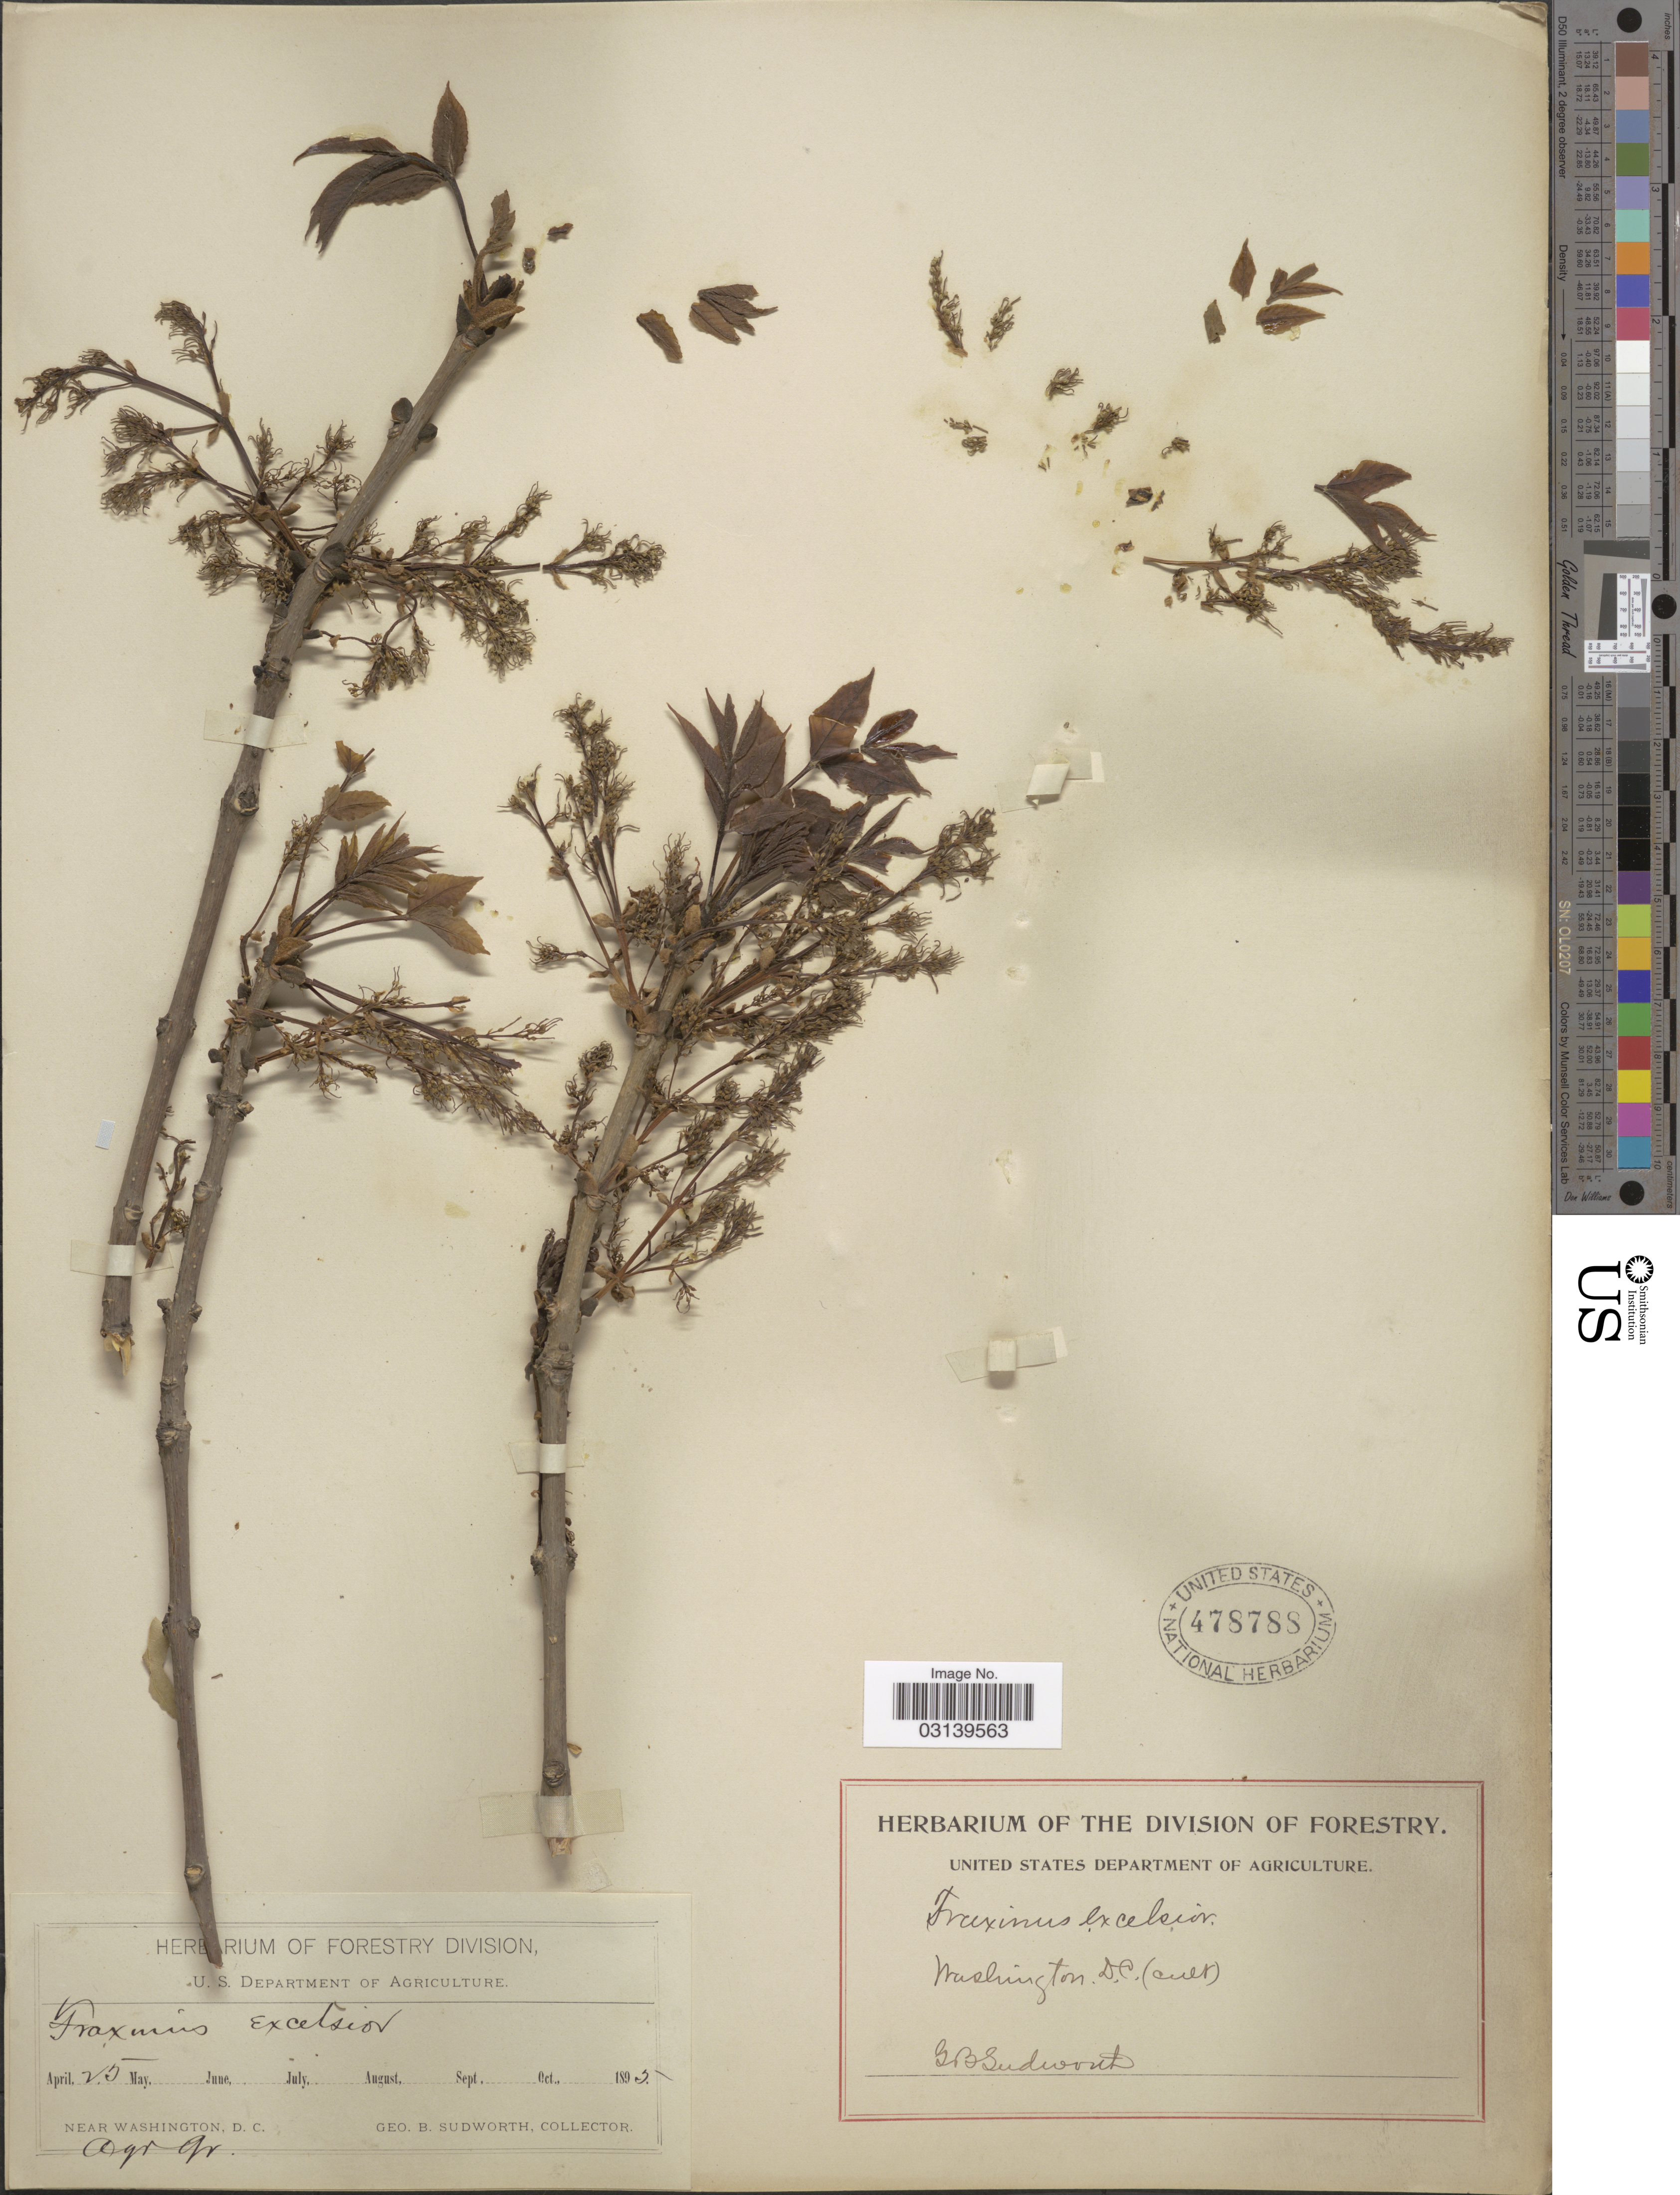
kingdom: Plantae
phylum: Tracheophyta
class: Magnoliopsida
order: Lamiales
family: Oleaceae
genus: Fraxinus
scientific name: Fraxinus excelsior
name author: L.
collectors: G. B. Sudworth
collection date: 1895-04-25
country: United States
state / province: District of Columbia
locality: Near Washington, D.C., Agr. Gr.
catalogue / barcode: US 478788